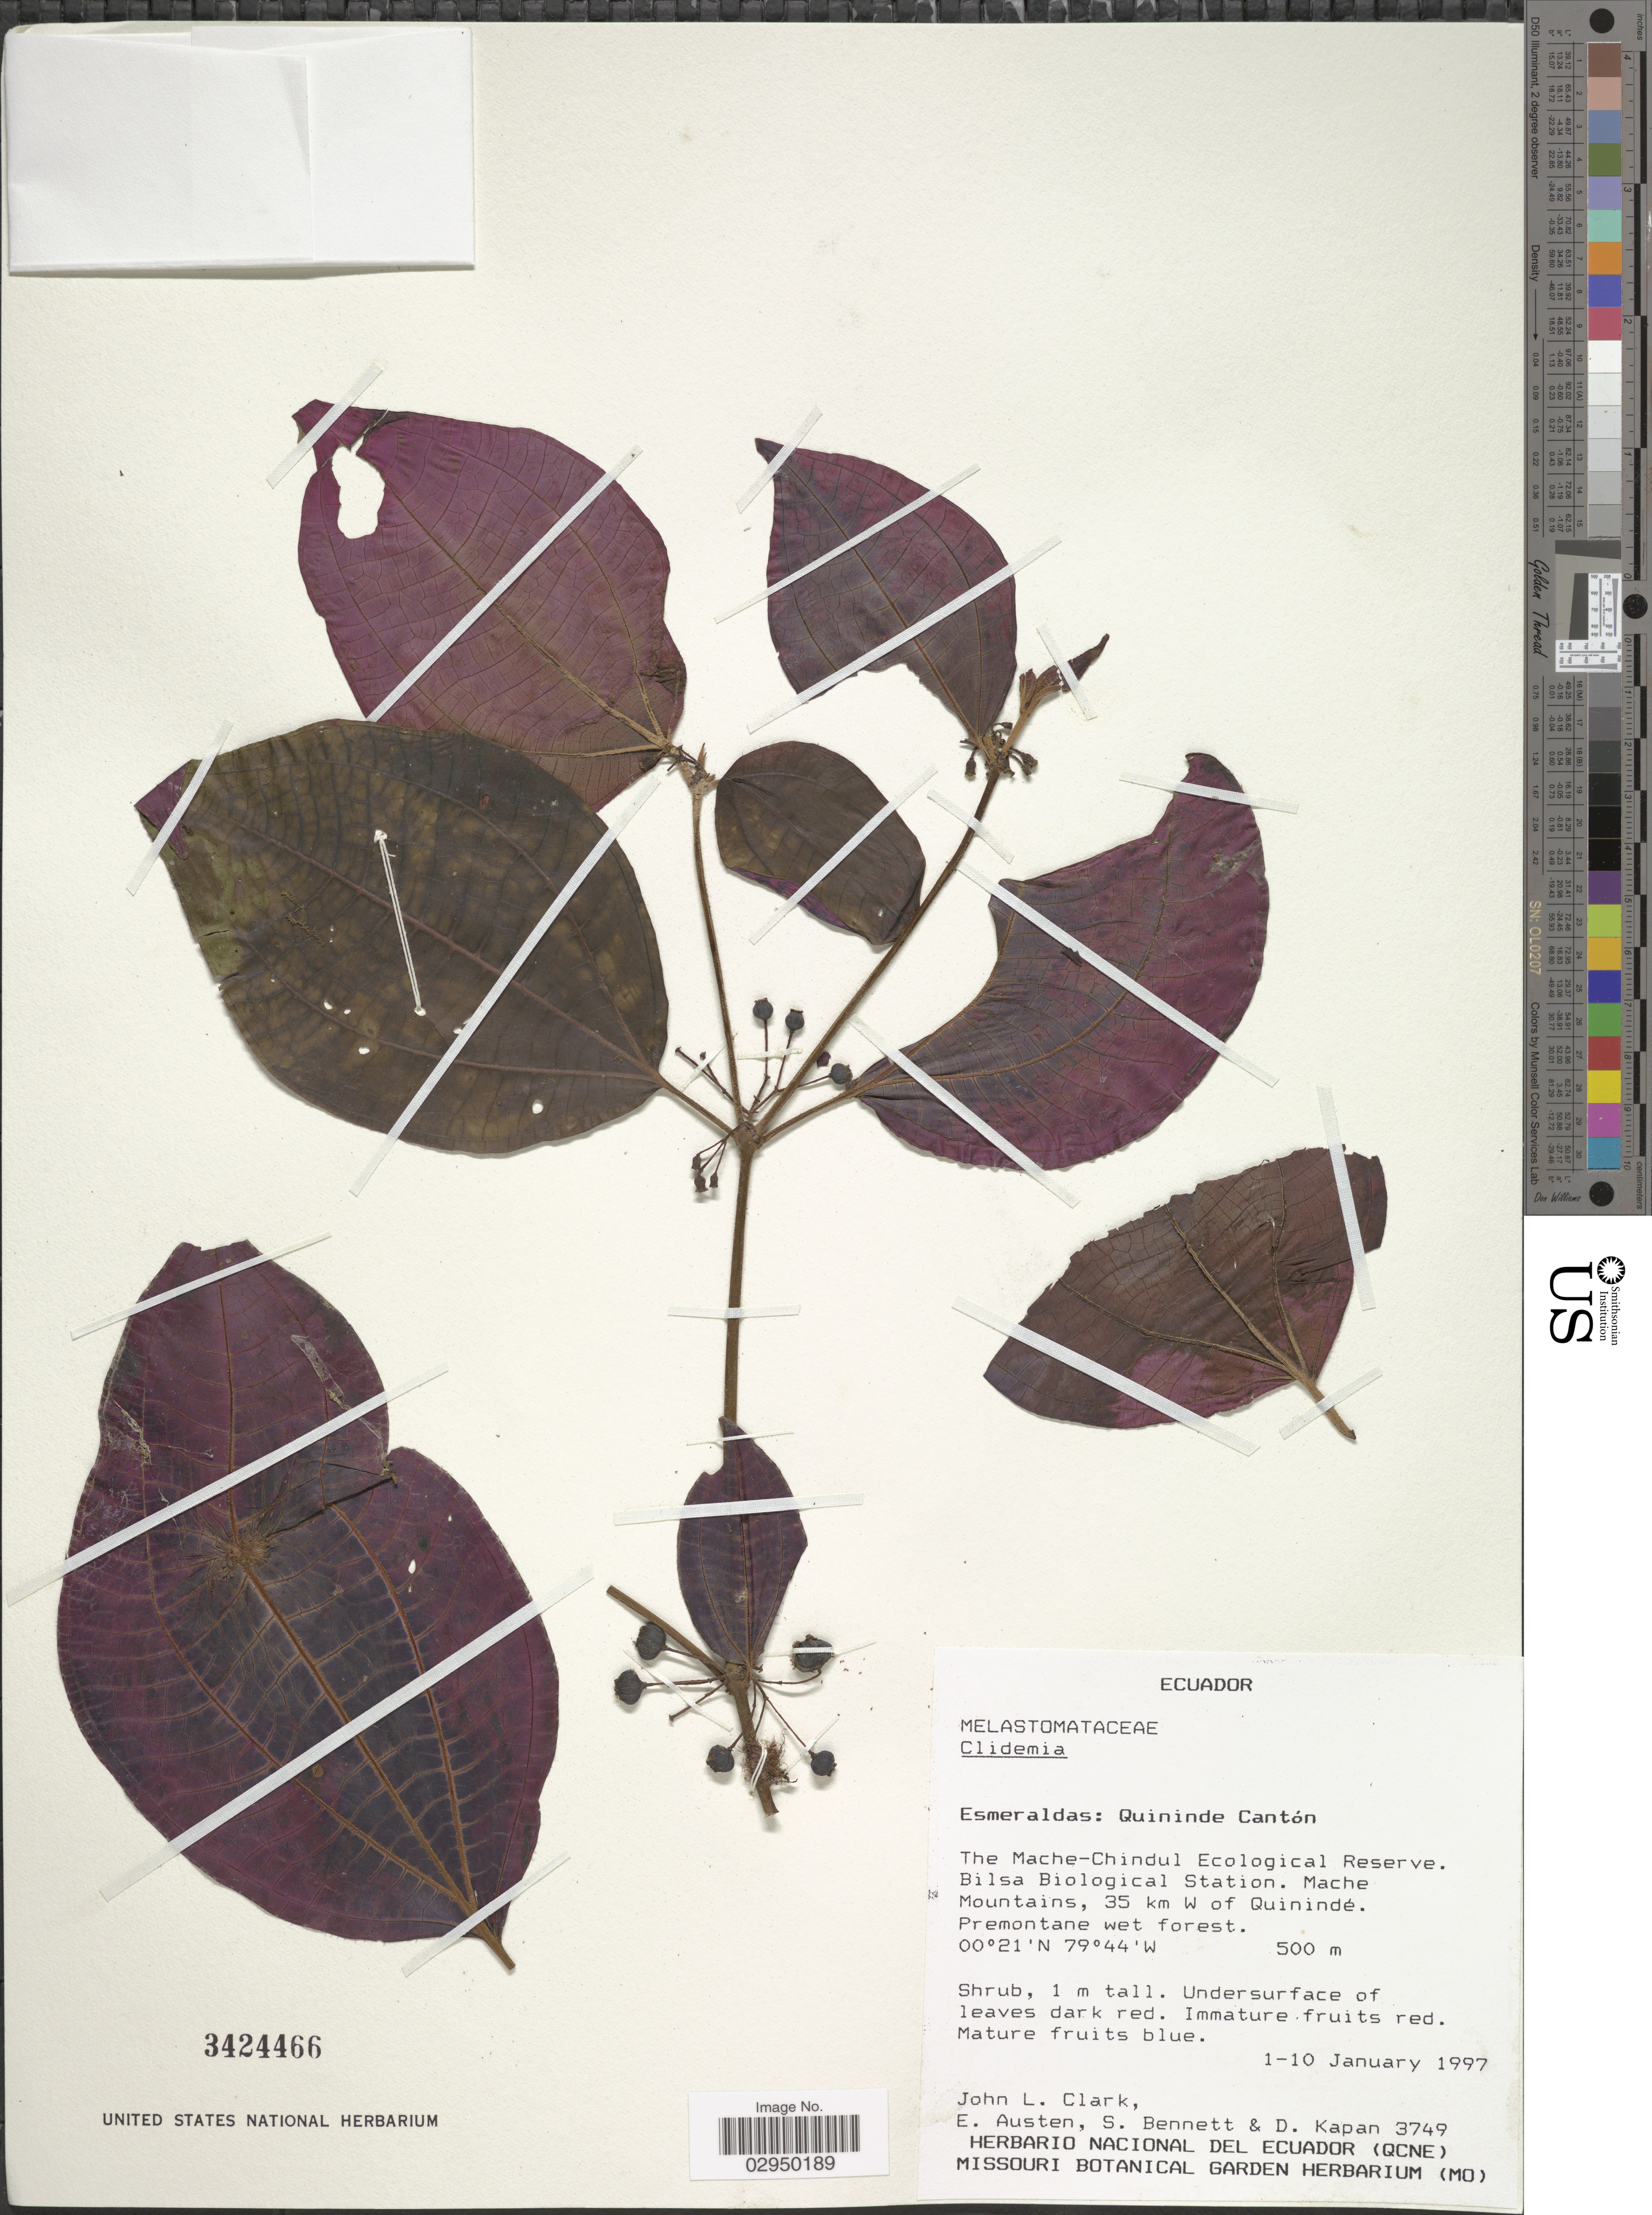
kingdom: Plantae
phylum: Tracheophyta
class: Magnoliopsida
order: Myrtales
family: Melastomataceae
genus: Miconia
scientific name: Miconia atropurpurea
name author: Gamba & Almeda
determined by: Michelangeli, F. A.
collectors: J. L. Clark, E. Austen, S. Bennett & D. Kapan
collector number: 3749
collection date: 1997-01-01/1997-01-10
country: Ecuador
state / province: Esmeraldas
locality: Quininde Cantón. The Mache-Chindul Ecological Reserve. Bilsa Biological Station. Mache Mountains, 35 km W of Quinindé.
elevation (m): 500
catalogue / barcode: US 3424466